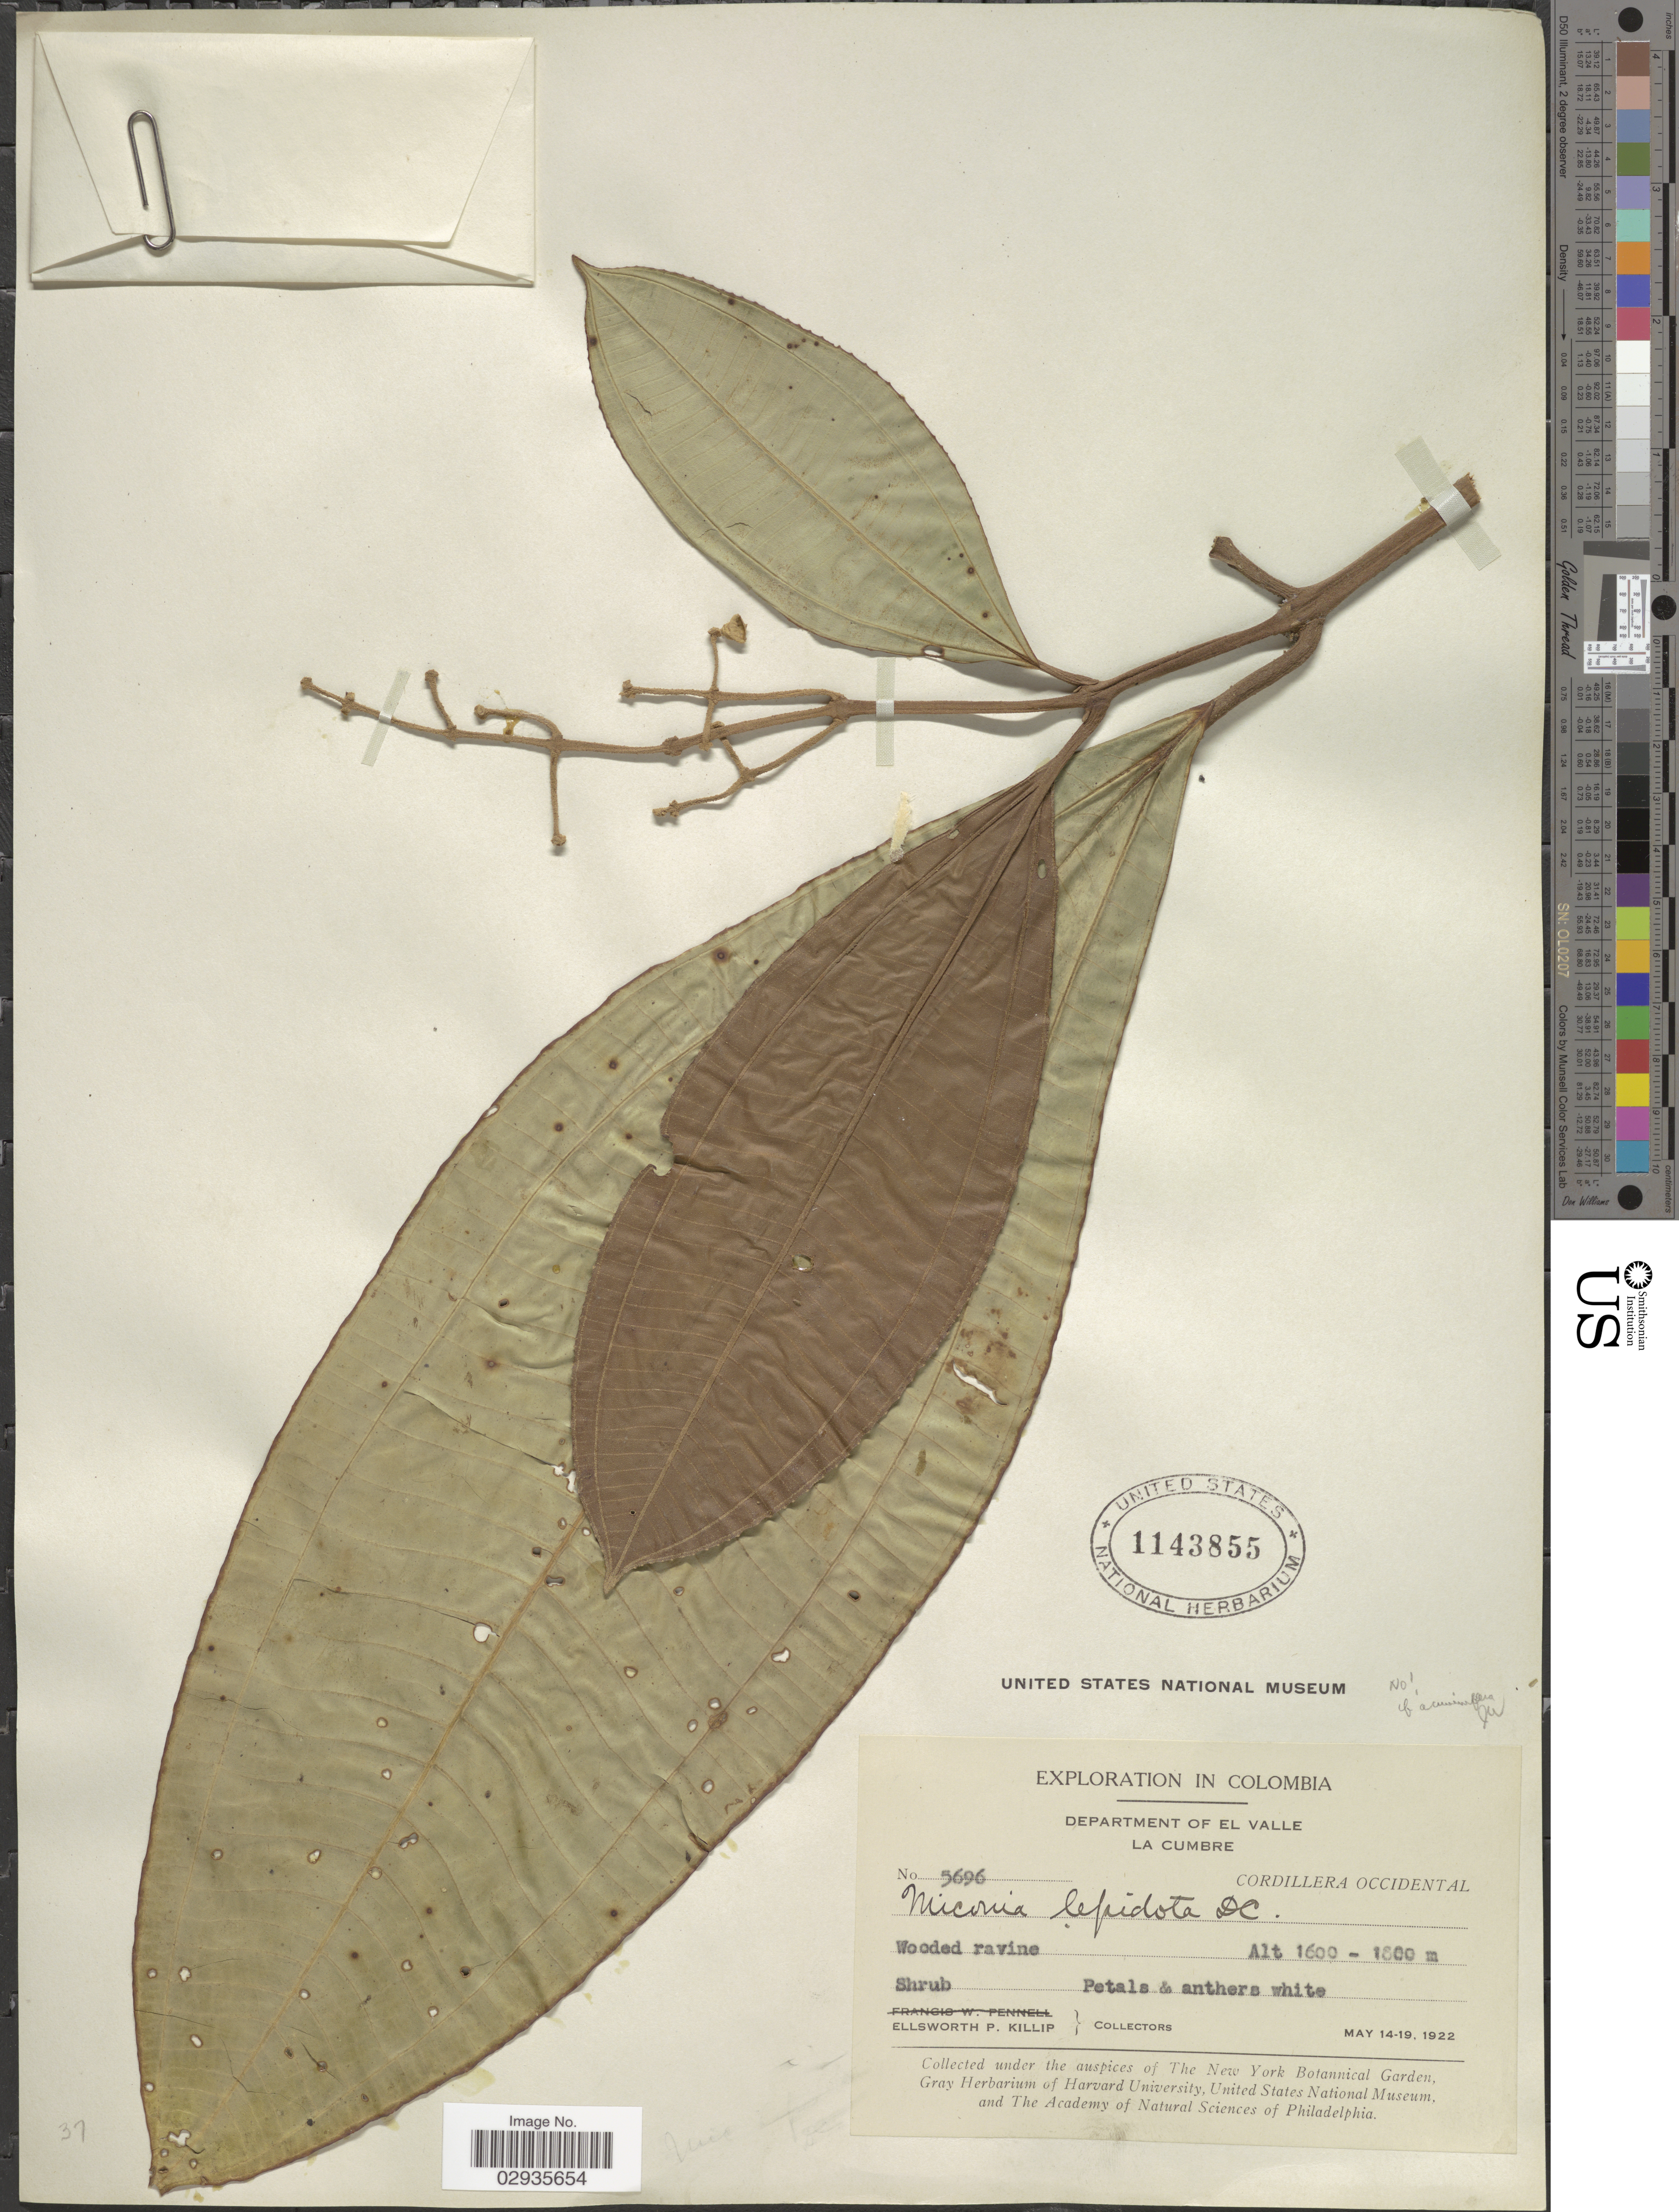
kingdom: Plantae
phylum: Tracheophyta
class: Magnoliopsida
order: Myrtales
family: Melastomataceae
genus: Miconia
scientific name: Miconia acuminifera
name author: Triana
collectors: E. P. Killip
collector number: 5696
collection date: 1922-05-14/1922-05-19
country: Colombia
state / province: Valle del Cauca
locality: Department of El Valle. La Cumbre. Cordillera Occidental.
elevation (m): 1600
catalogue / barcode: US 1143855